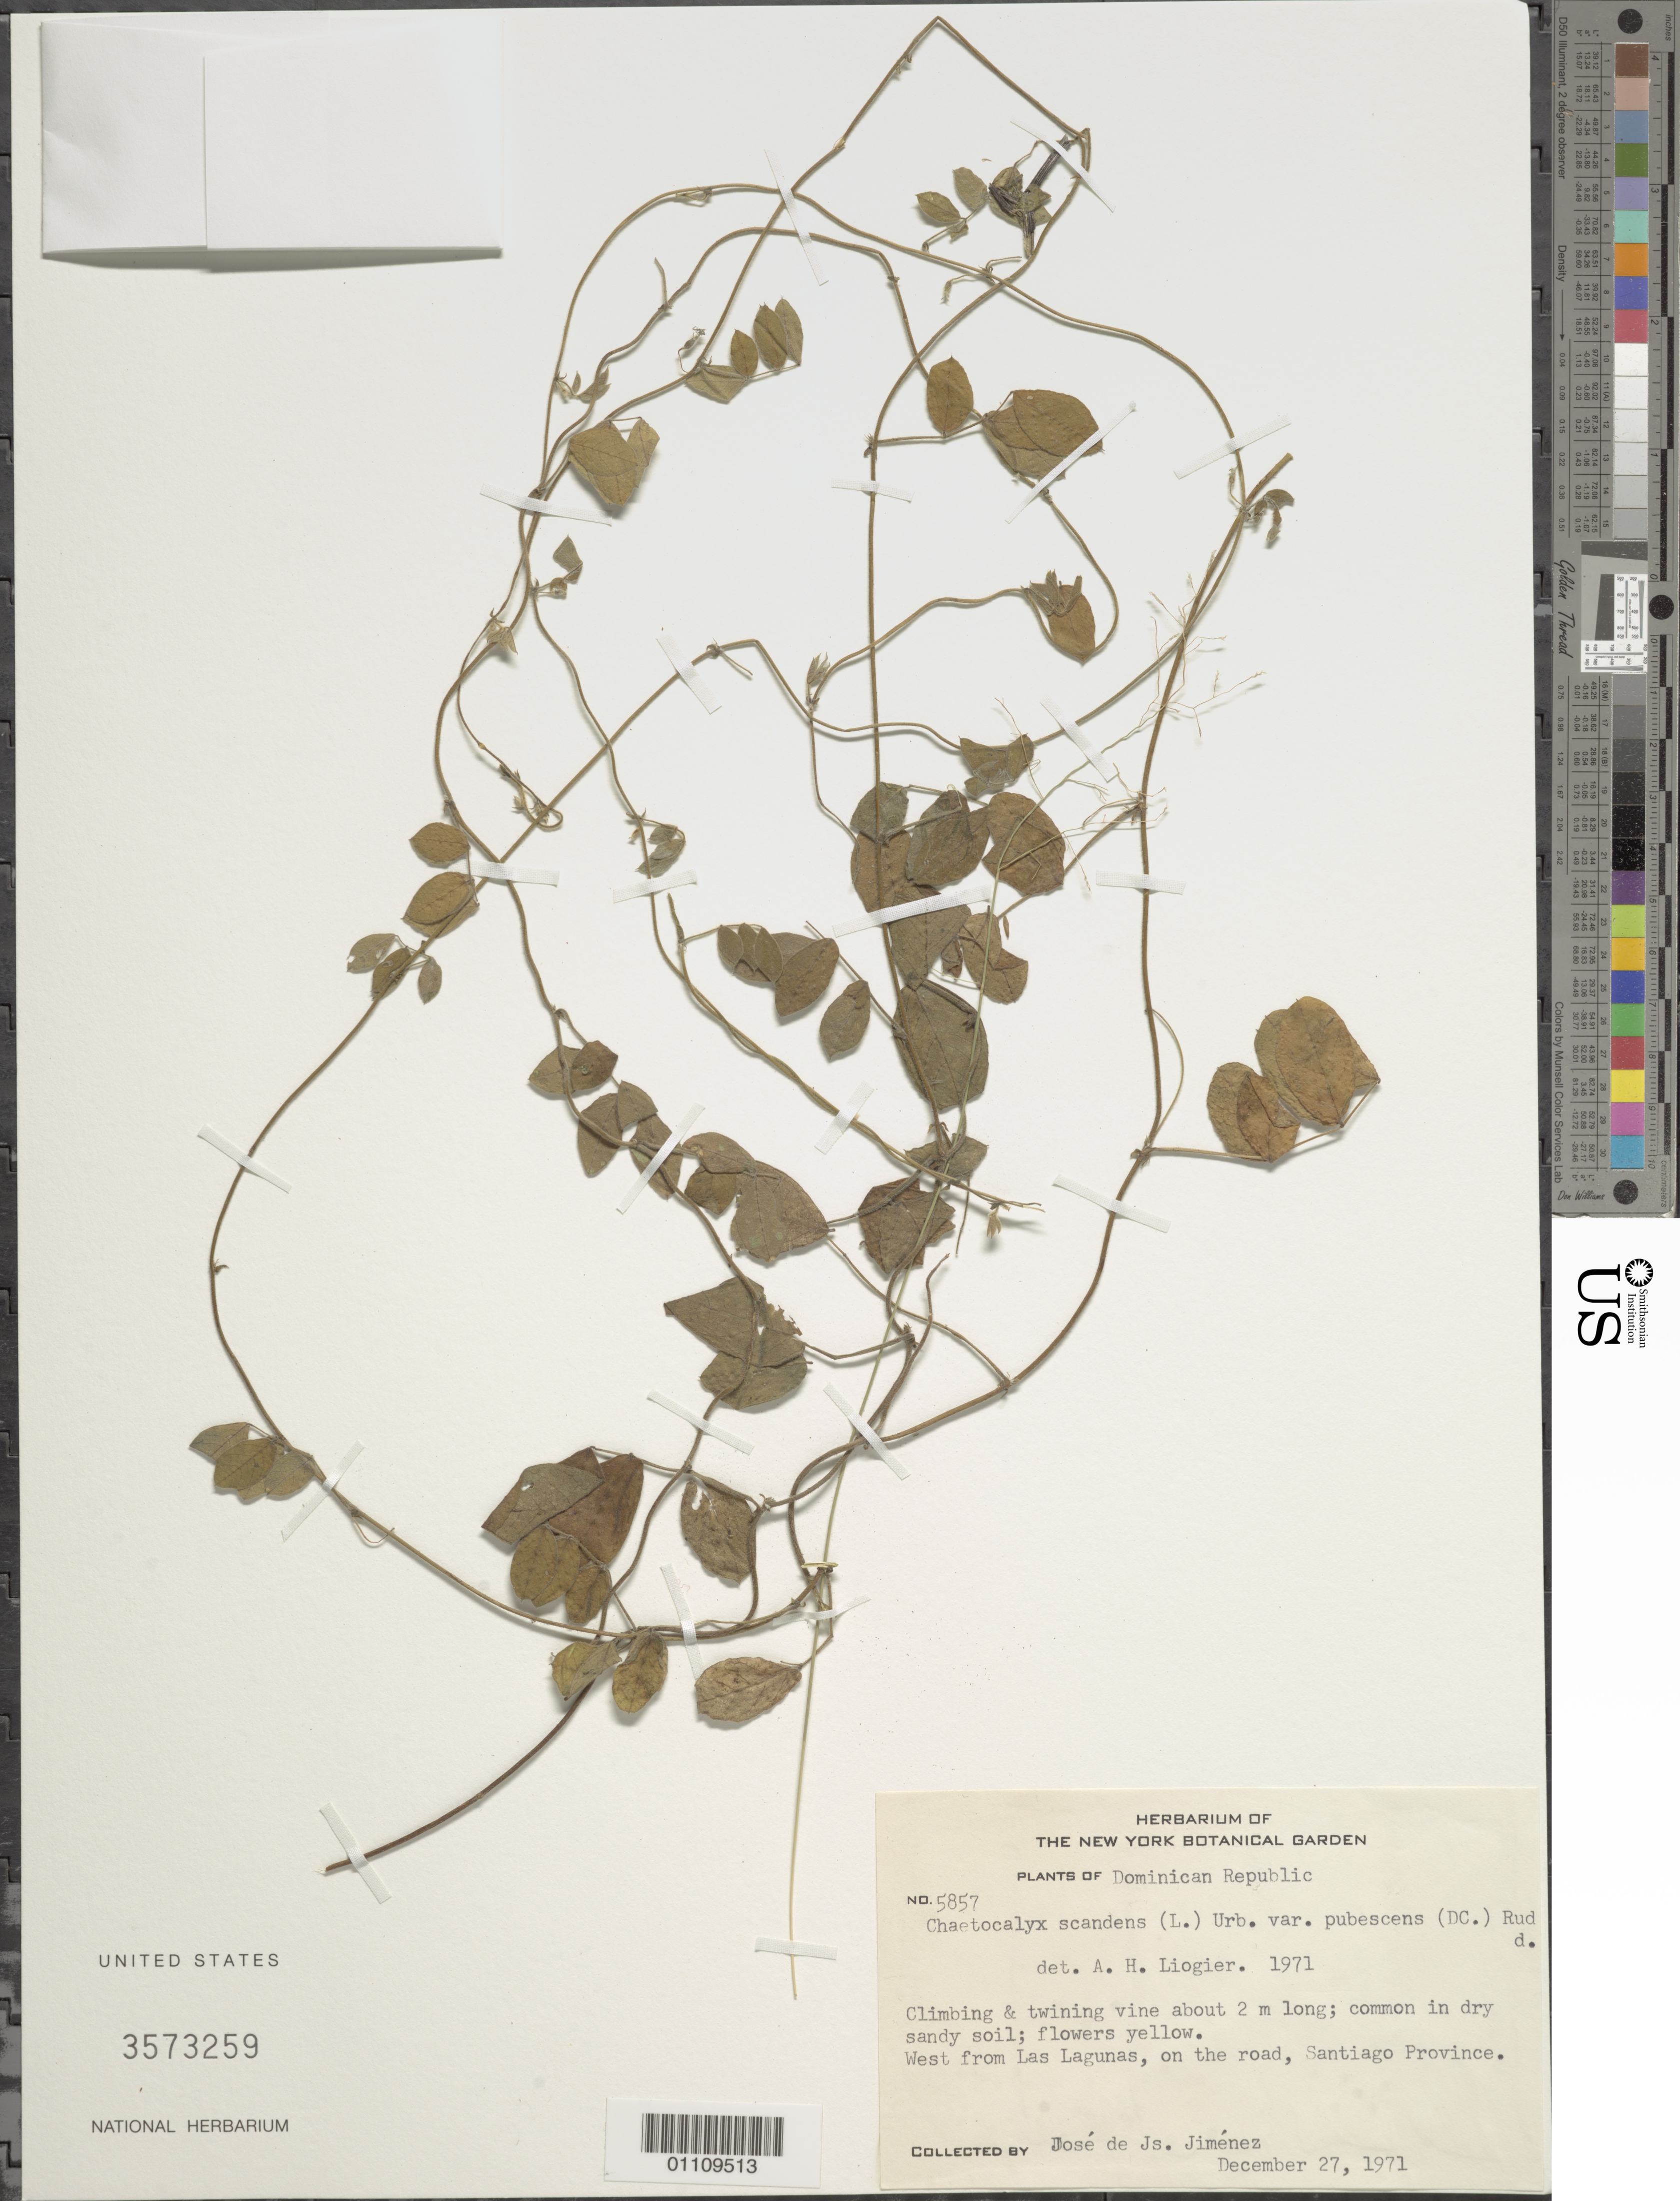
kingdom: Plantae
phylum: Tracheophyta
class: Magnoliopsida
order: Fabales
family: Fabaceae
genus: Chaetocalyx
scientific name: Chaetocalyx scandens var. pubescens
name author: (DC.) Rudd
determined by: Liogier, Alain H.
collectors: J. J. Jiménez Almonte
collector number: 5857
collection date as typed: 27 Dec 1971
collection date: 1971-12-27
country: Dominican Republic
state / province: Santiago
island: Hispaniola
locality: Las Lagunas, W from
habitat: Common in dry sandy soil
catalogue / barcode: US 3573259